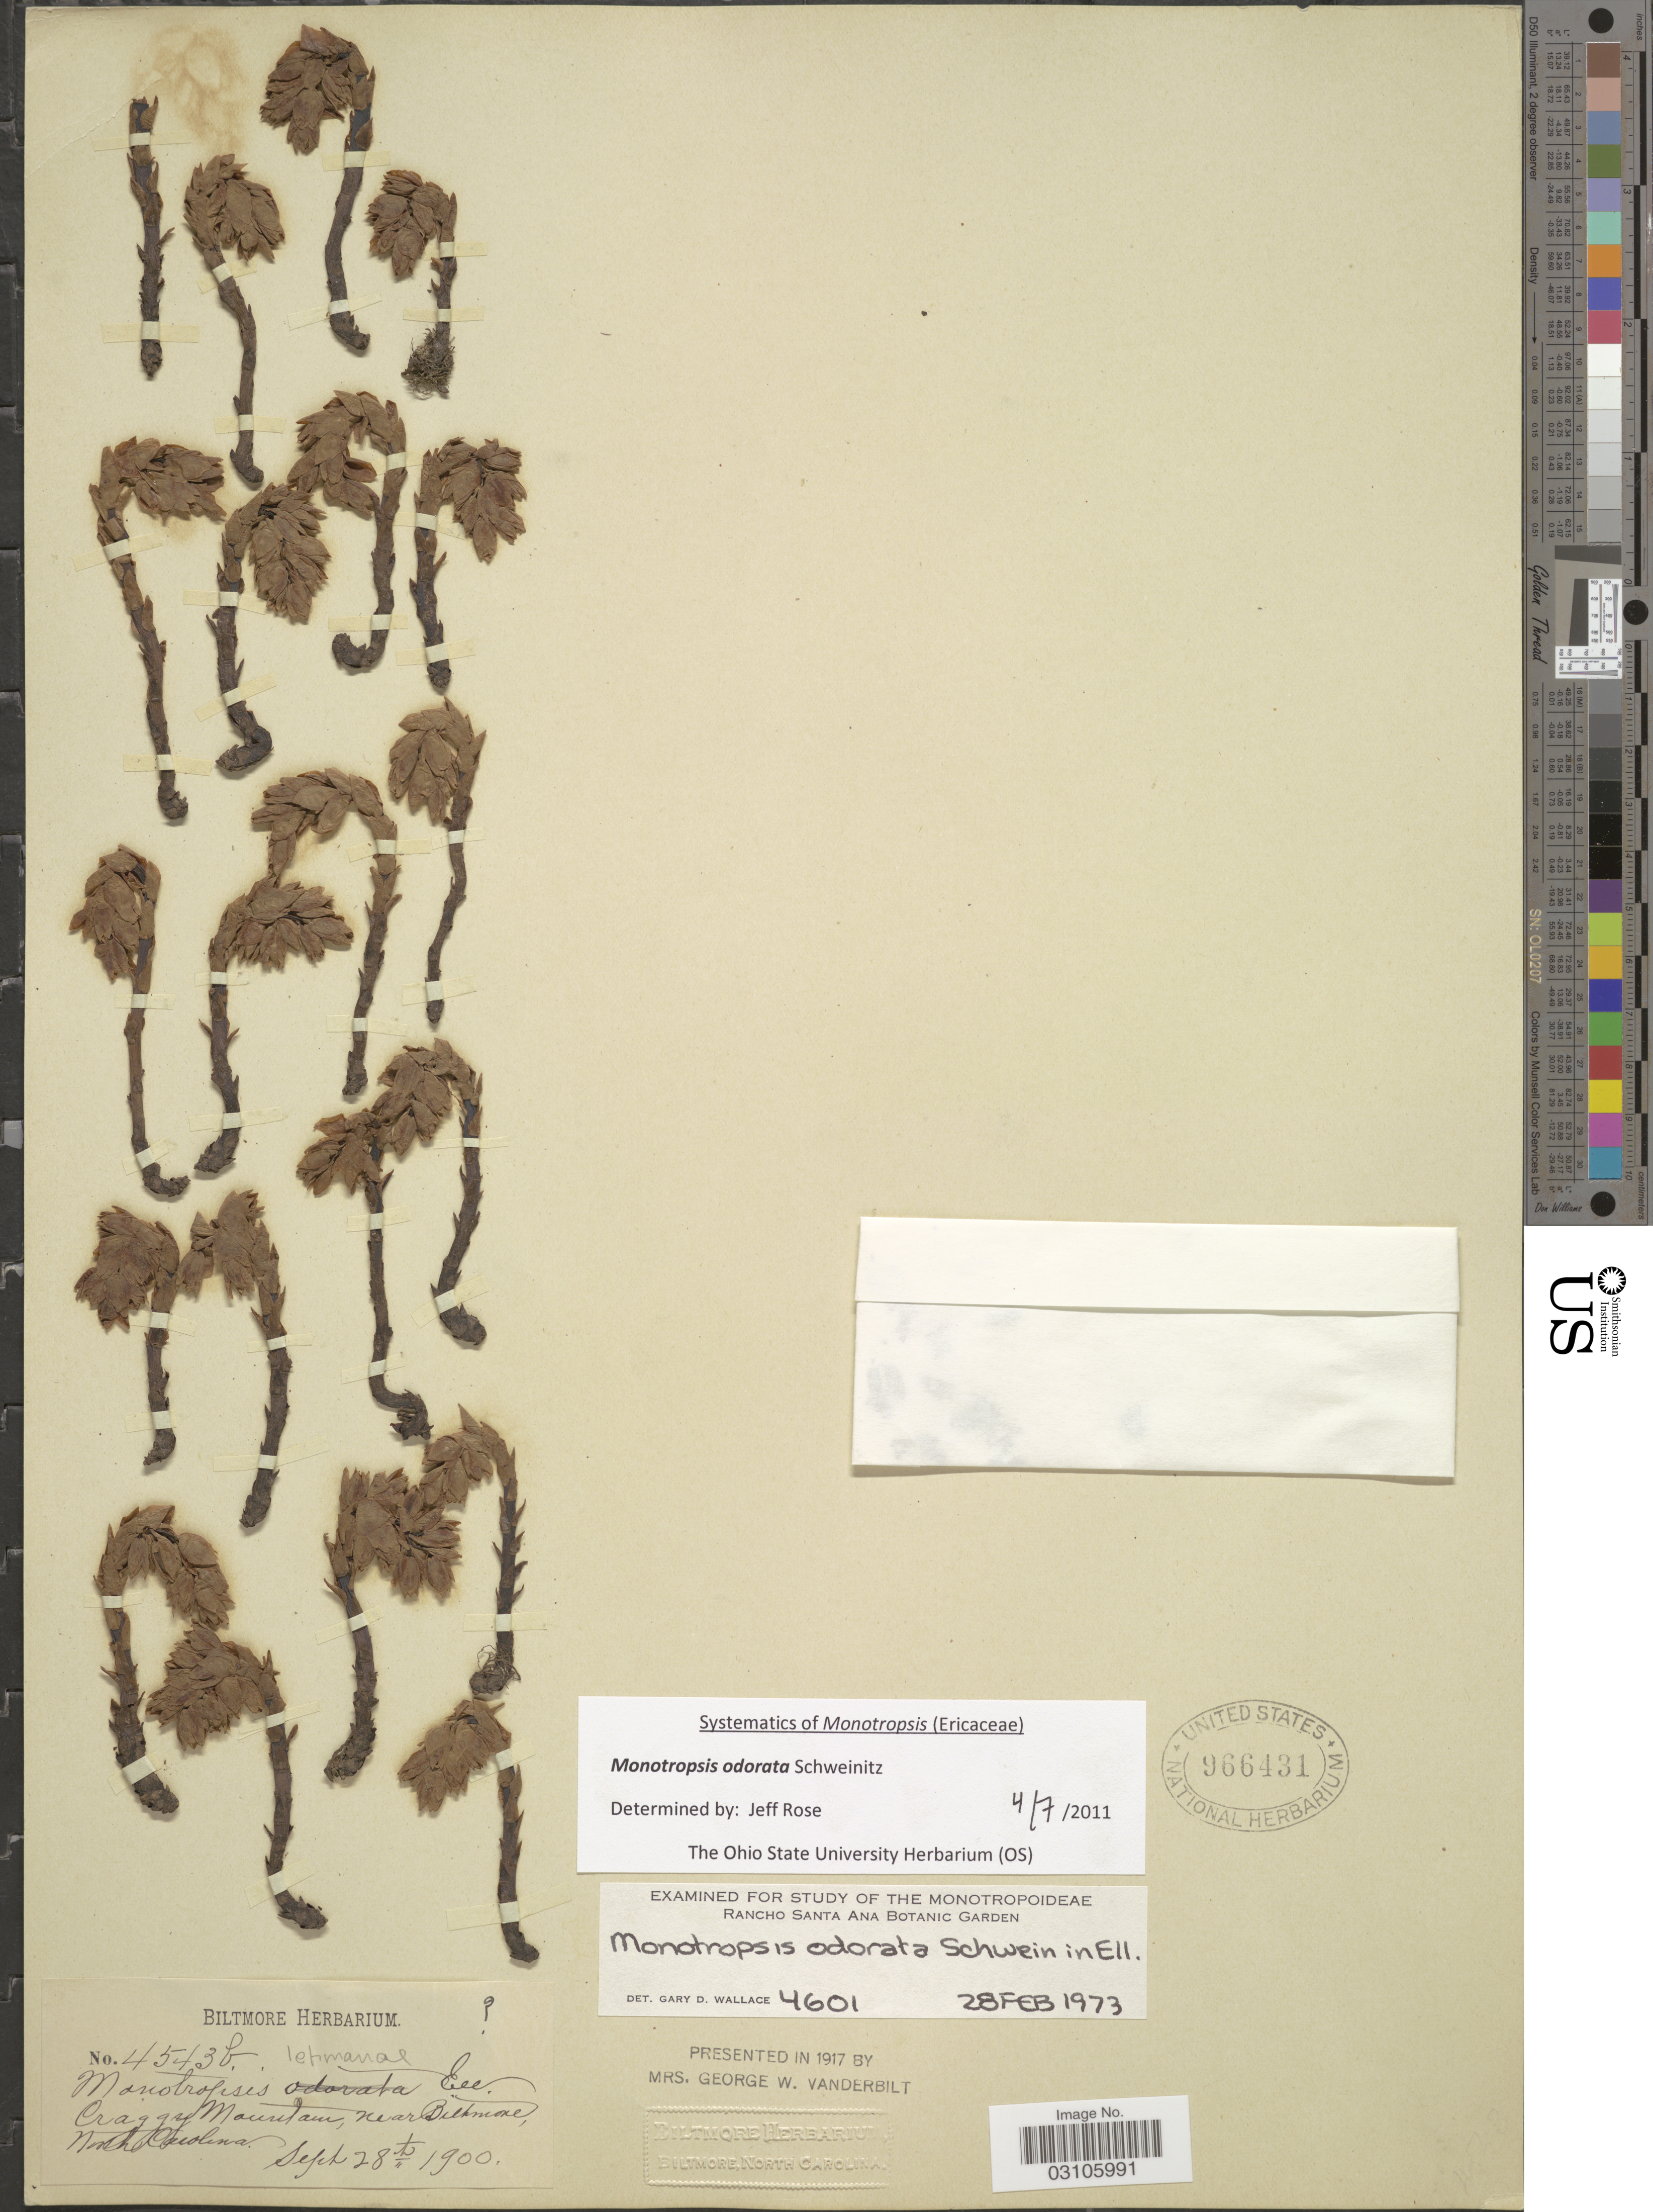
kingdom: Plantae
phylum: Tracheophyta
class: Magnoliopsida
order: Ericales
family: Ericaceae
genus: Monotropsis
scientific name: Monotropsis odorata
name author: Schwein. ex Elliott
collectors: ex herb. Biltmore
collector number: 4543b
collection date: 1900-09-28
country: United States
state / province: North Carolina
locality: Craggy Mountain, near Biltmore.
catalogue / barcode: US 966431